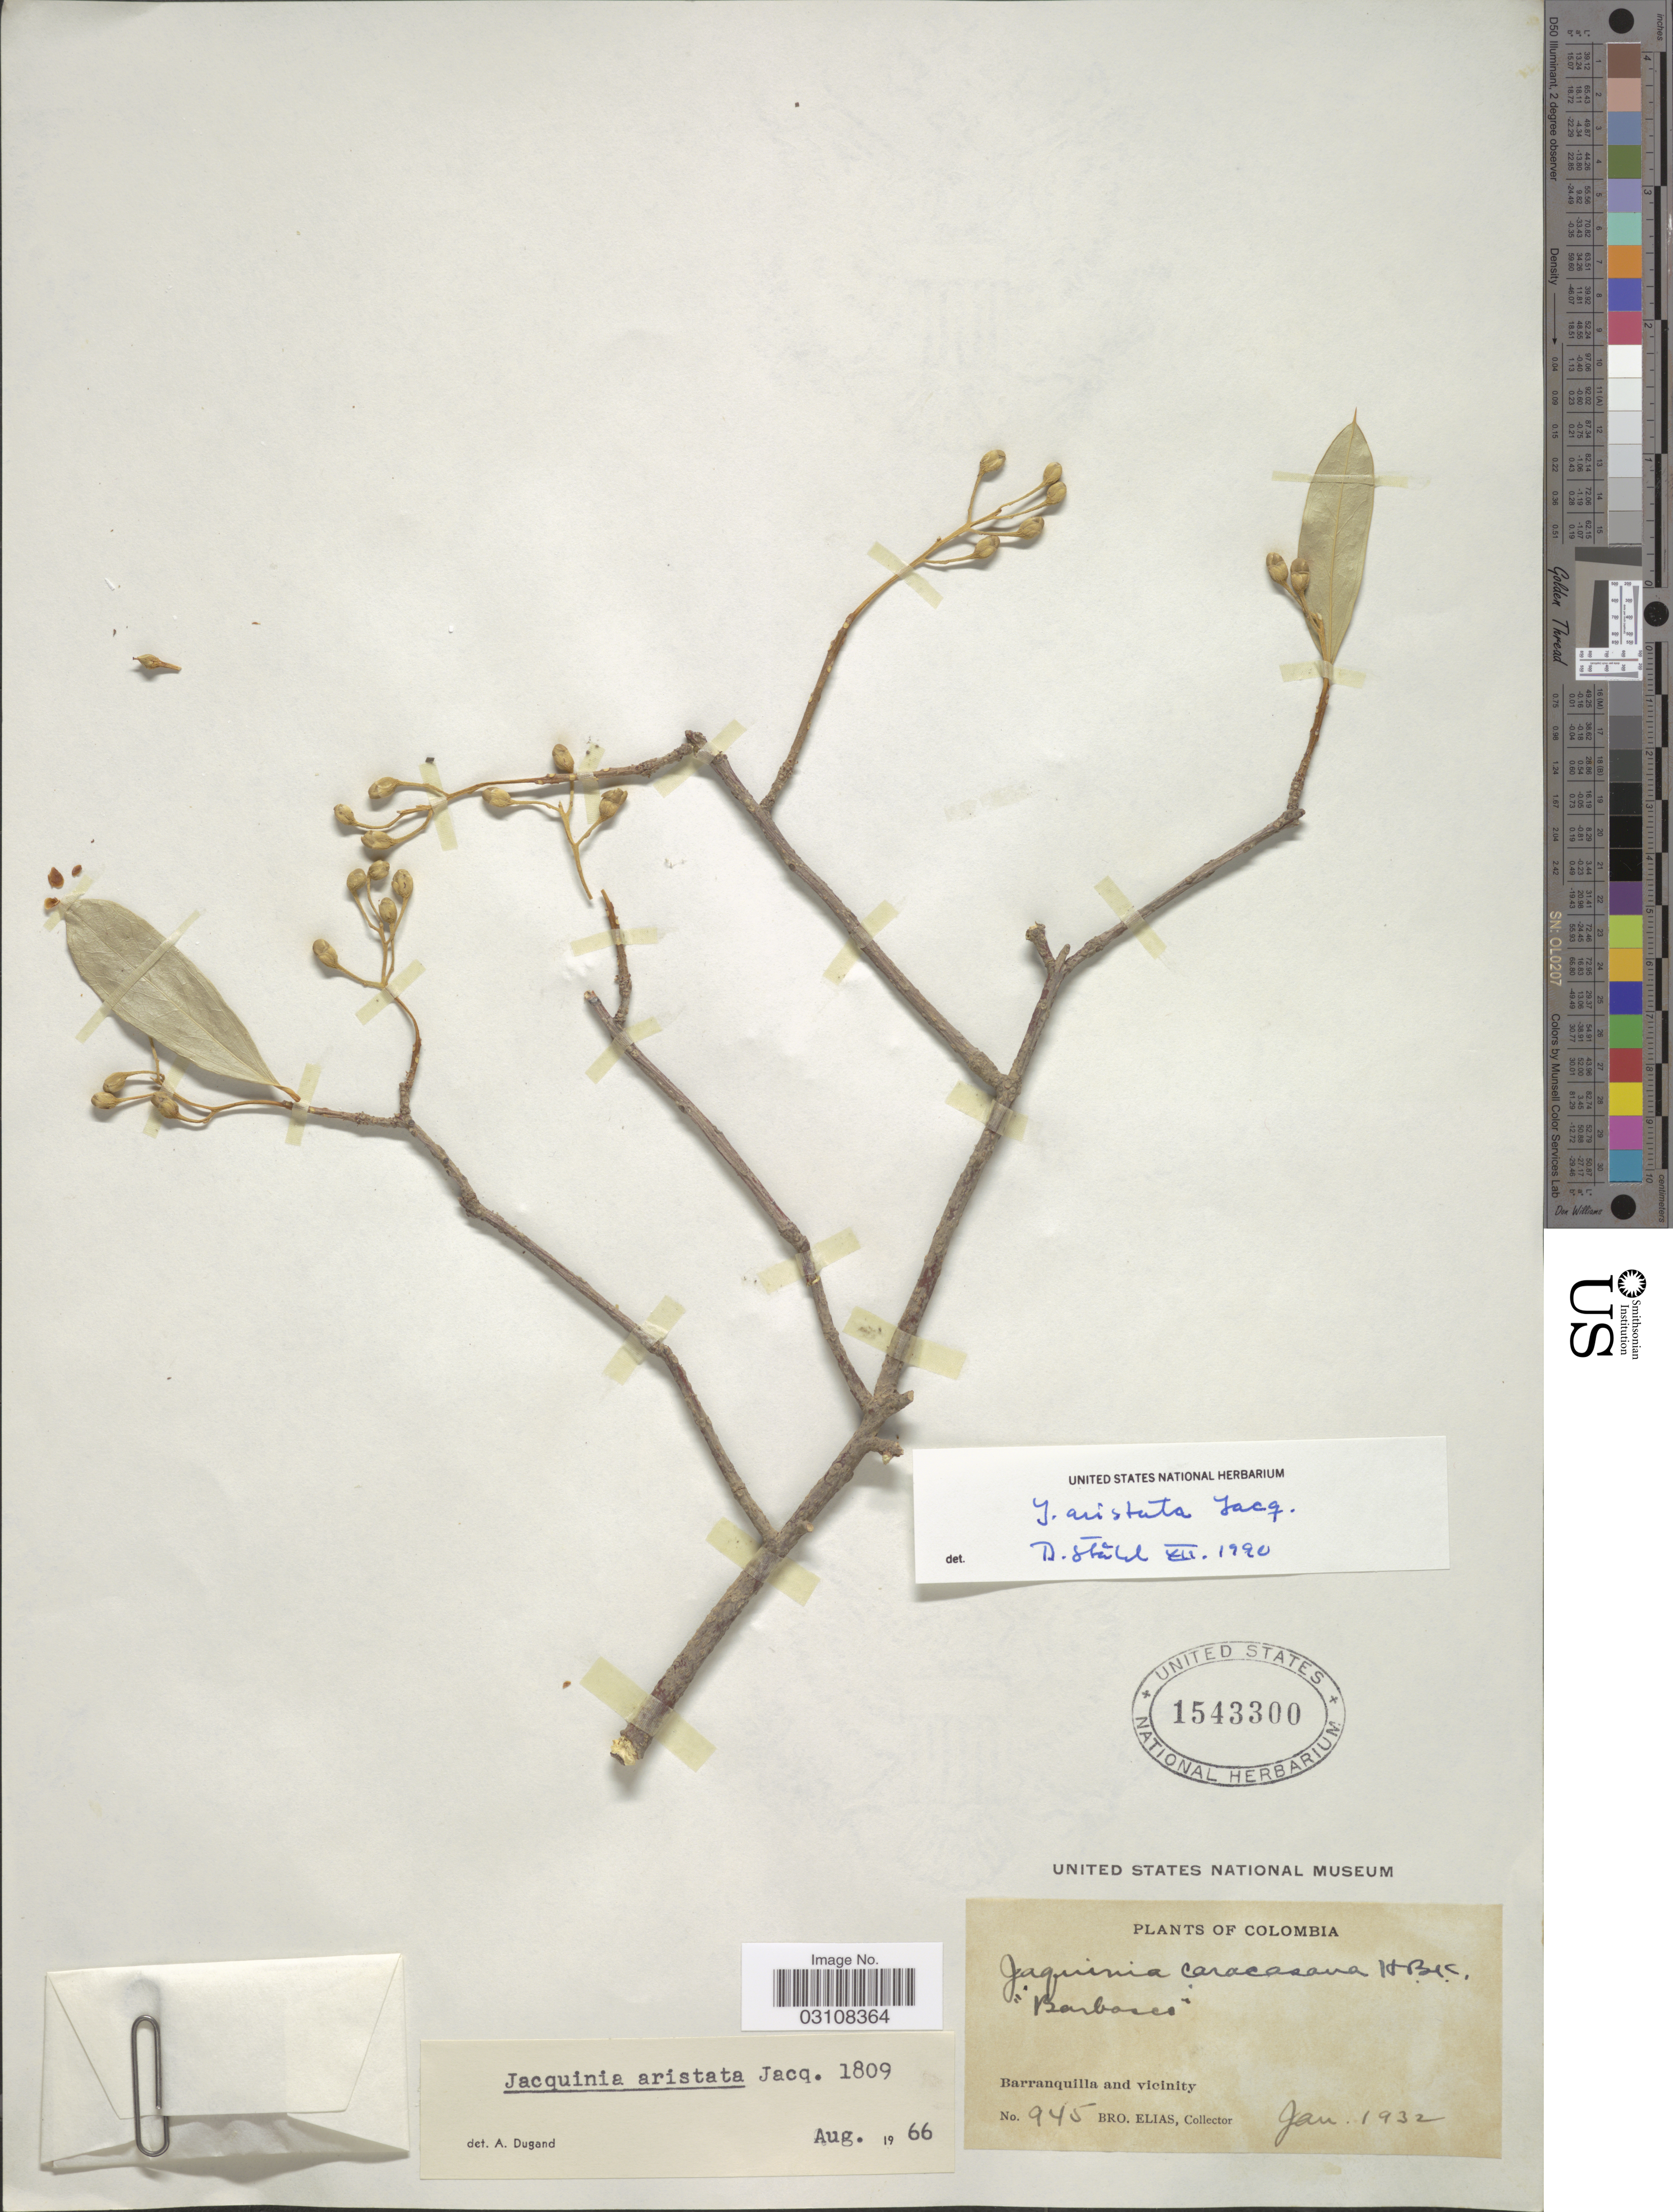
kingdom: Plantae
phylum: Tracheophyta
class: Magnoliopsida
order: Ericales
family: Primulaceae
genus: Bonellia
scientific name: Bonellia frutescens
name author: (Mill.) B. Ståhl & Källersjö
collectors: Bro. Elias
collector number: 945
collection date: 1932-01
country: Colombia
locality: Barranquilla and vicinity.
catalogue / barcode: US 1543300